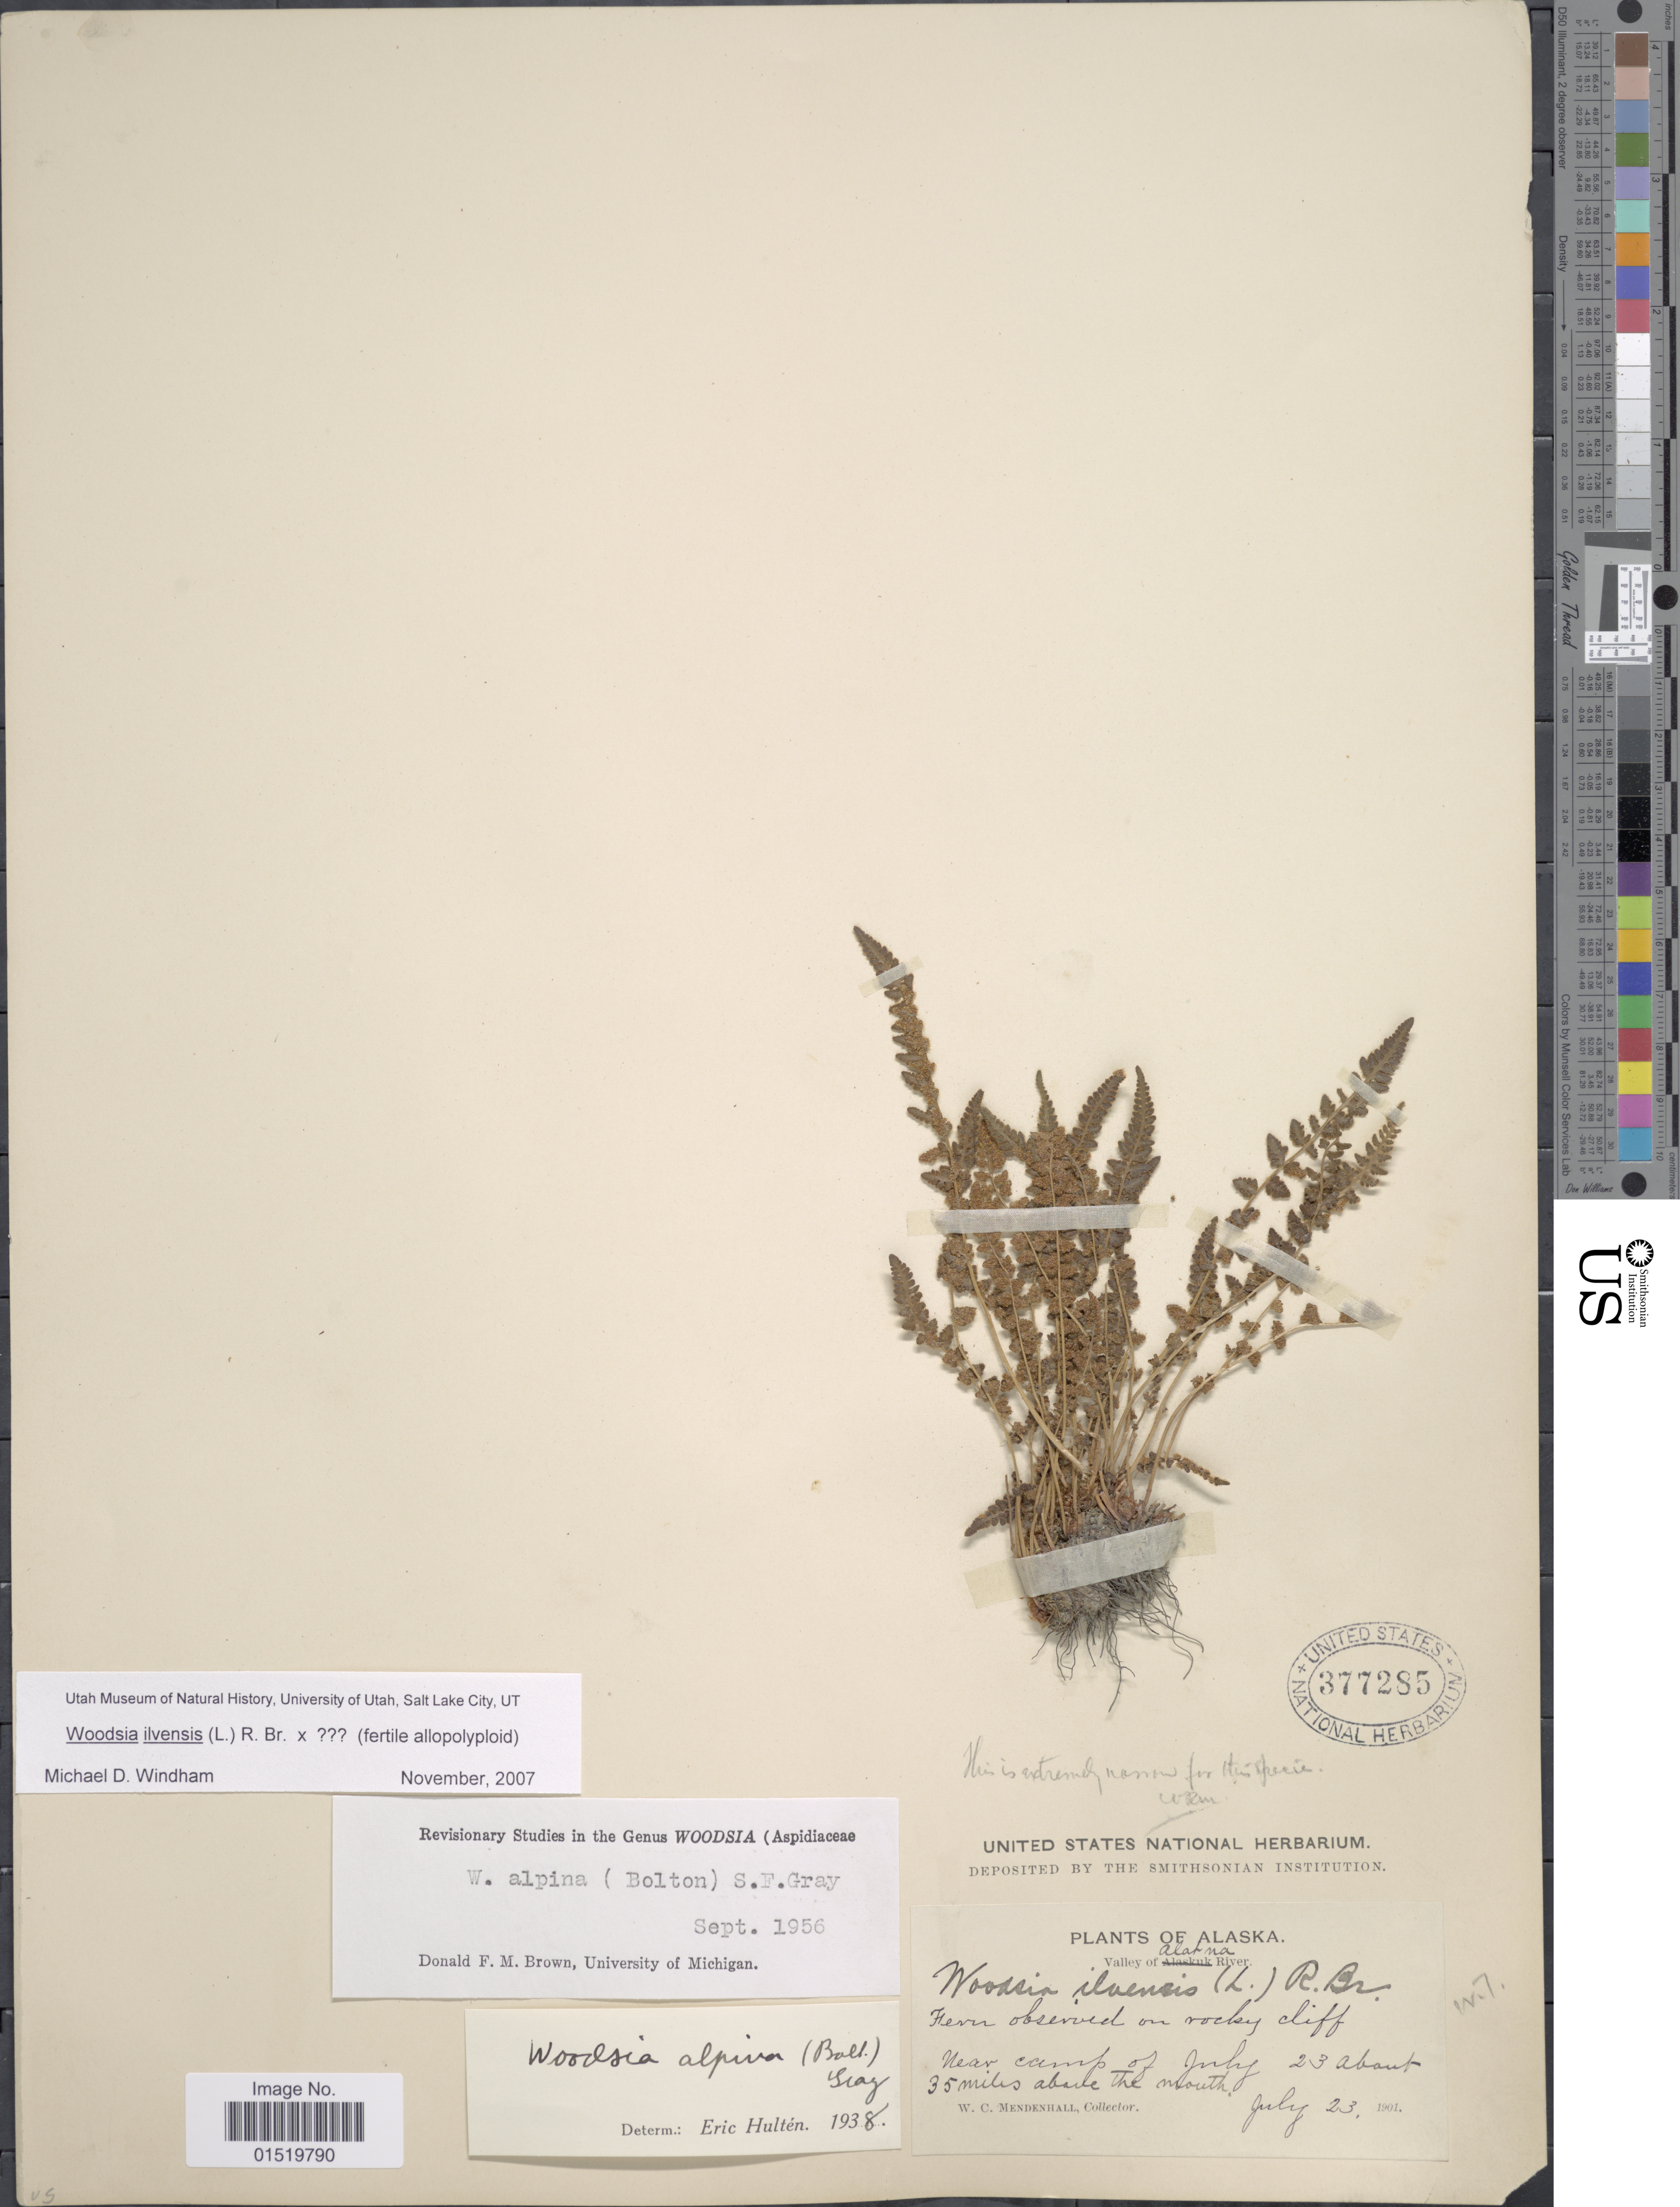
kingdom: Plantae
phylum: Tracheophyta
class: Polypodiopsida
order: Polypodiales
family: Woodsiaceae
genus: Woodsia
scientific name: Woodsia ilvensis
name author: (L.) R. Br.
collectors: W. Mendenhall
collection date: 1901-07-23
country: United States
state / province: Alaska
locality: Valley of Alatna, Near camp of July 23 about 35 miles above The mouth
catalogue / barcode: US 377285